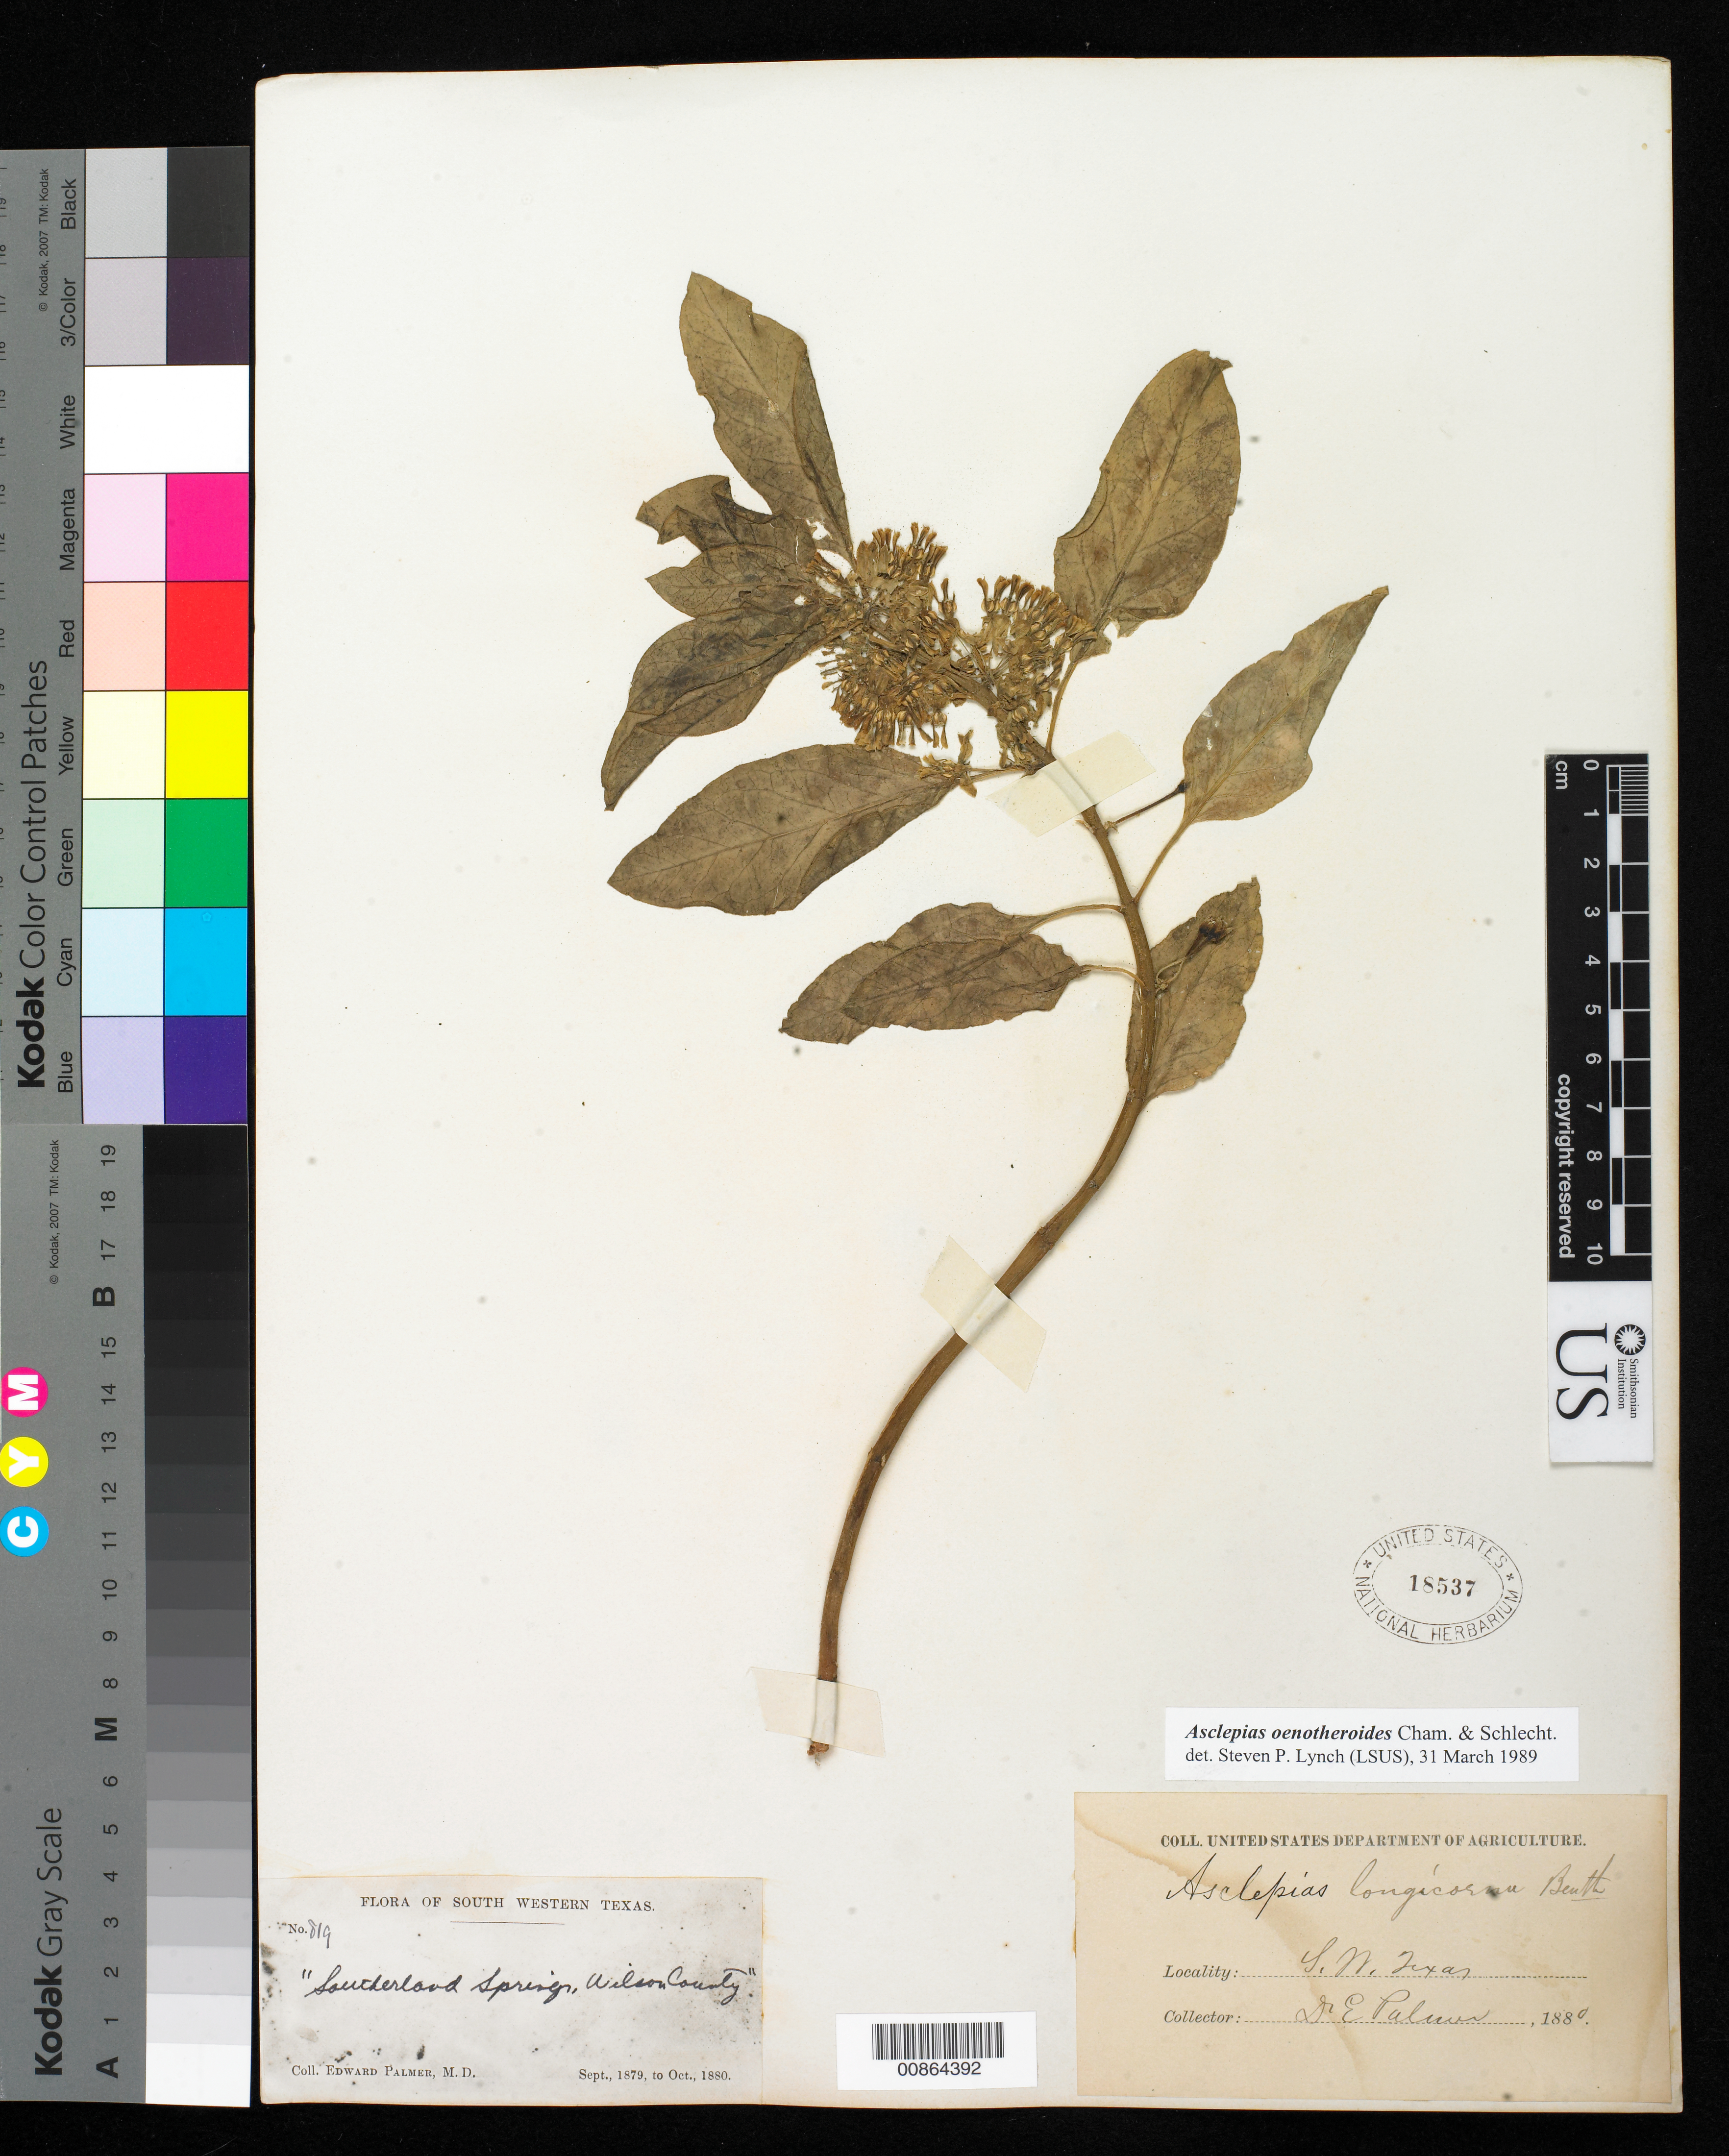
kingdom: Plantae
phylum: Tracheophyta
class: Magnoliopsida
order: Gentianales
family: Apocynaceae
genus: Asclepias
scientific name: Asclepias oenotheroides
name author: Schltdl. & Cham.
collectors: E. Palmer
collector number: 819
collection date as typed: Sep 1879 to -- Oct 1880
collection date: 1879-09/1880-10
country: United States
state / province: Texas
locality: South Western Texas.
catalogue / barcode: US 18537